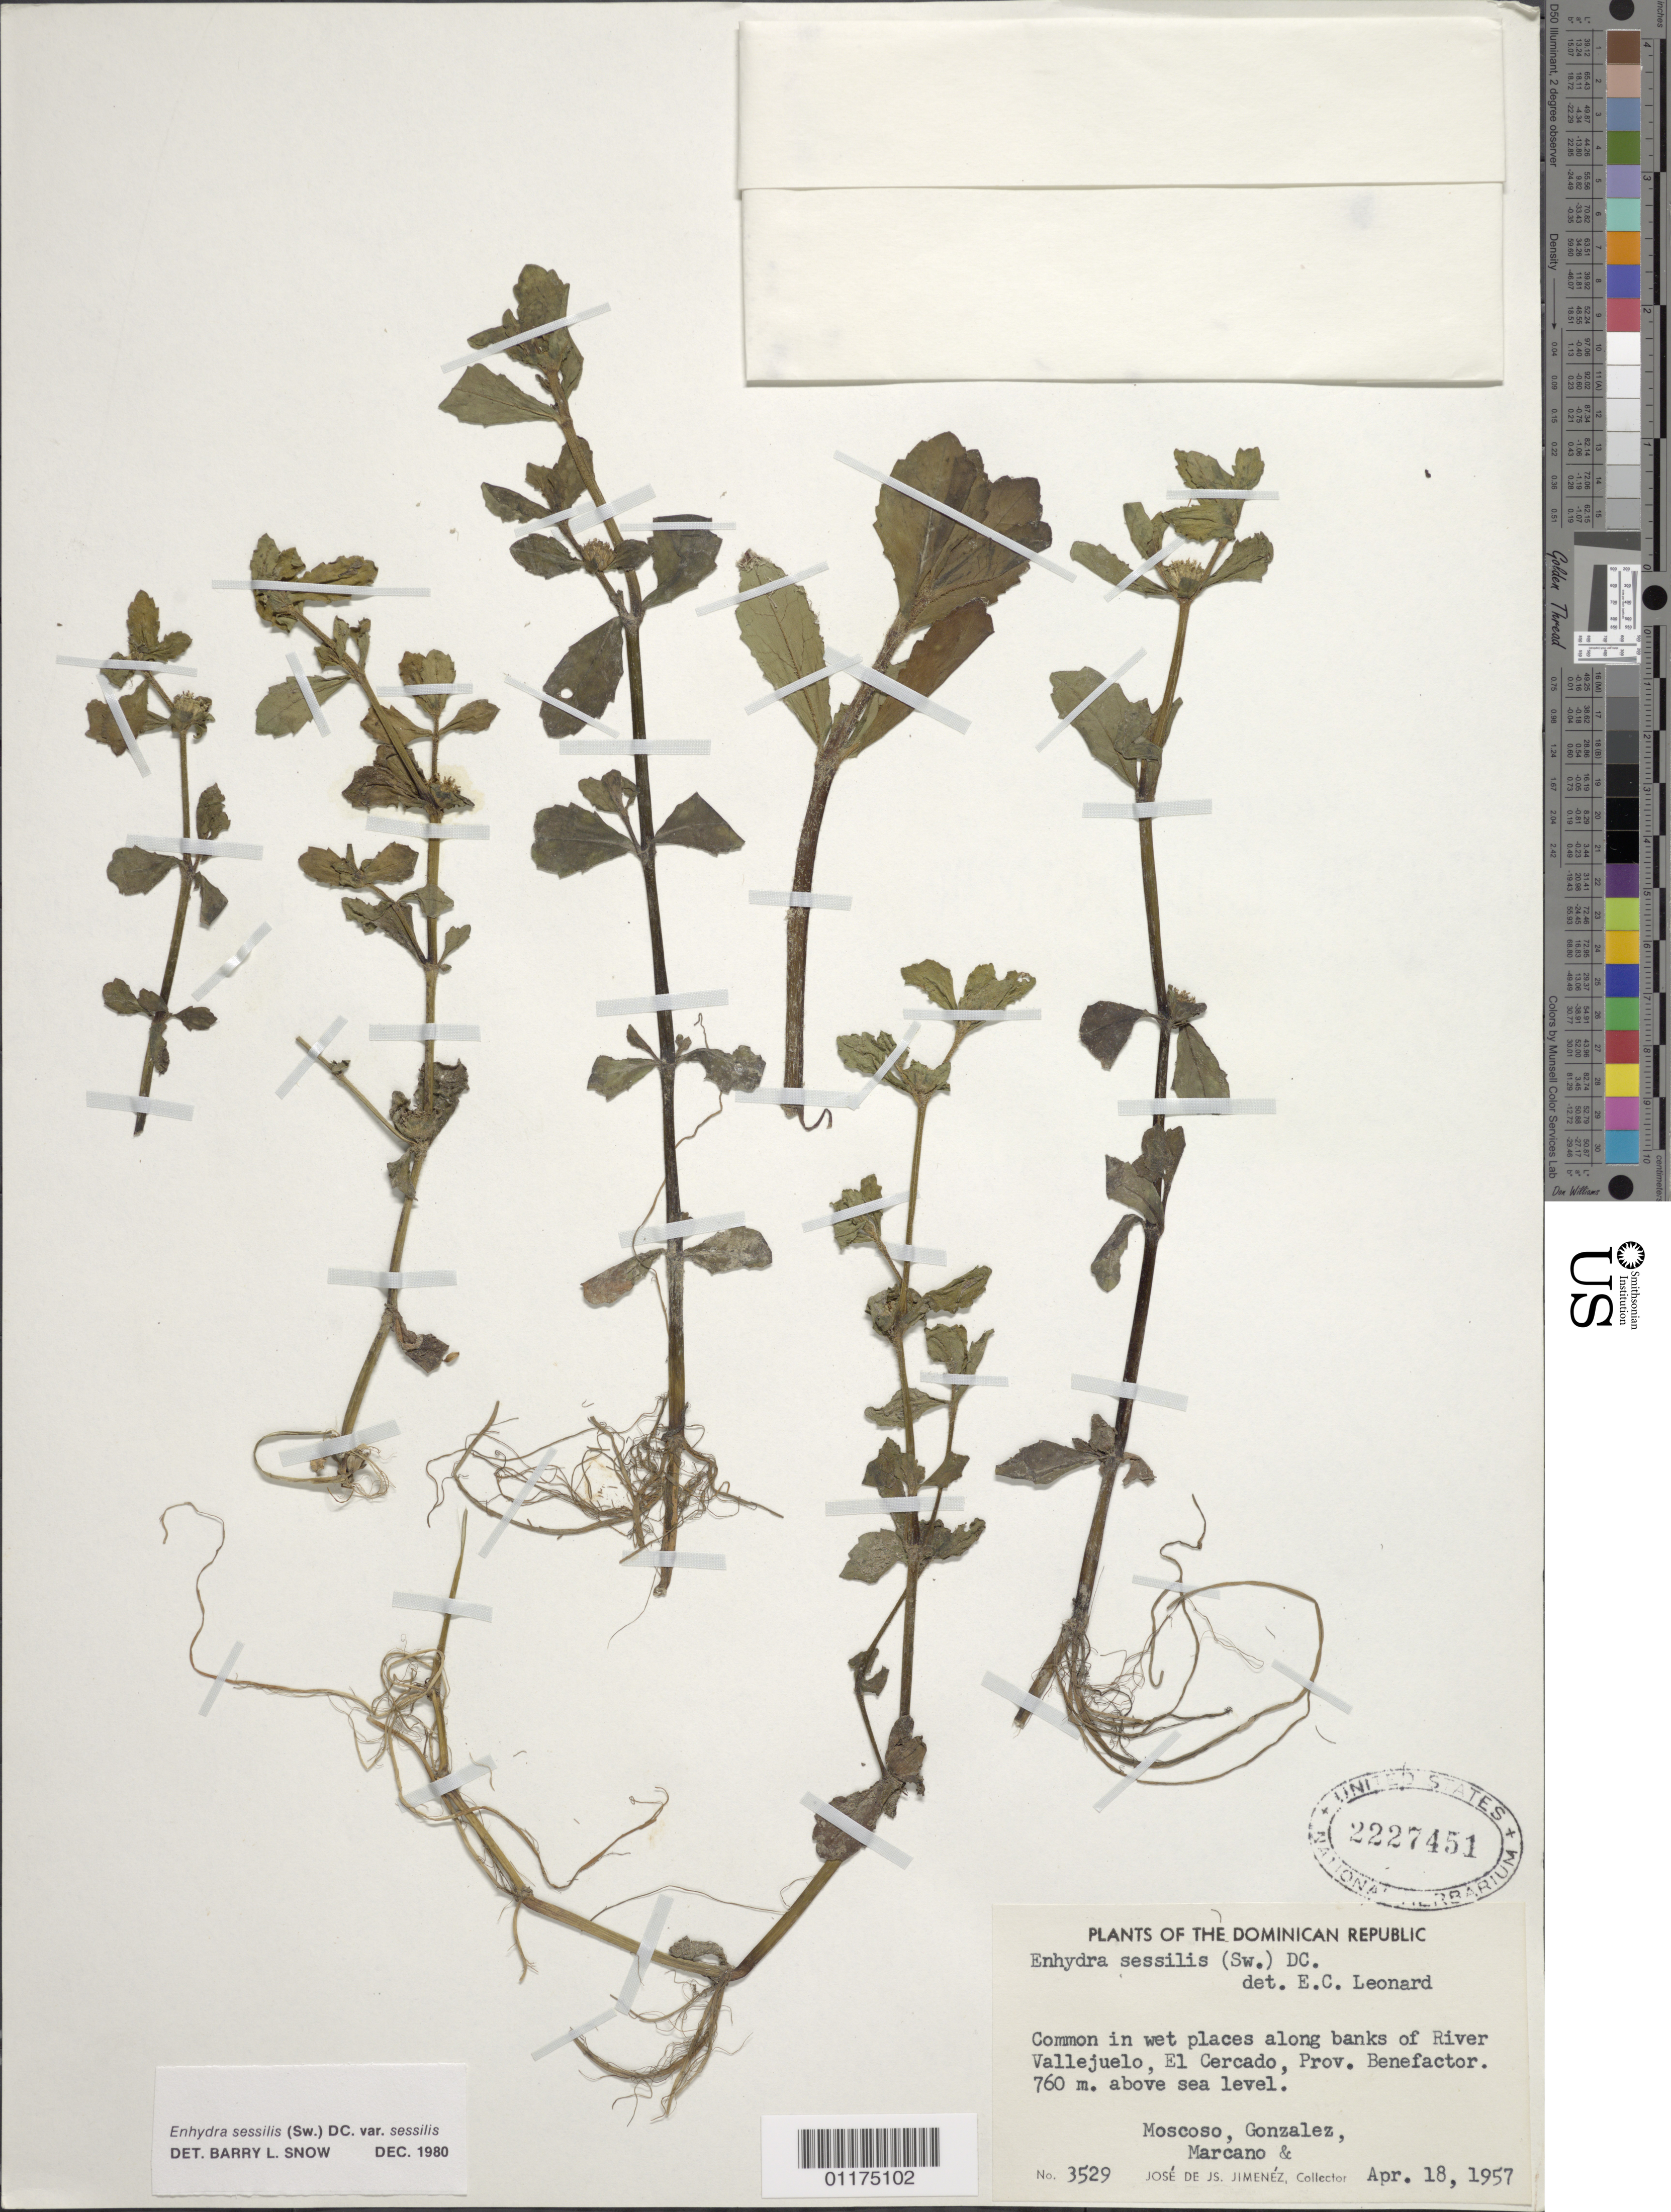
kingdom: Plantae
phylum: Tracheophyta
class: Magnoliopsida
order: Asterales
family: Asteraceae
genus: Enhydra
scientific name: Enhydra sessilis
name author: (Sw.) DC.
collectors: R. Moscoso, -. Gonzalez, E. J. Marcano F. & A. Jimenes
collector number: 3529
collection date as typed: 18 Apr 1957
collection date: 1957-04-18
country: Dominican Republic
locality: El Cercado. Prov. Benefactor.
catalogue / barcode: US 2227451